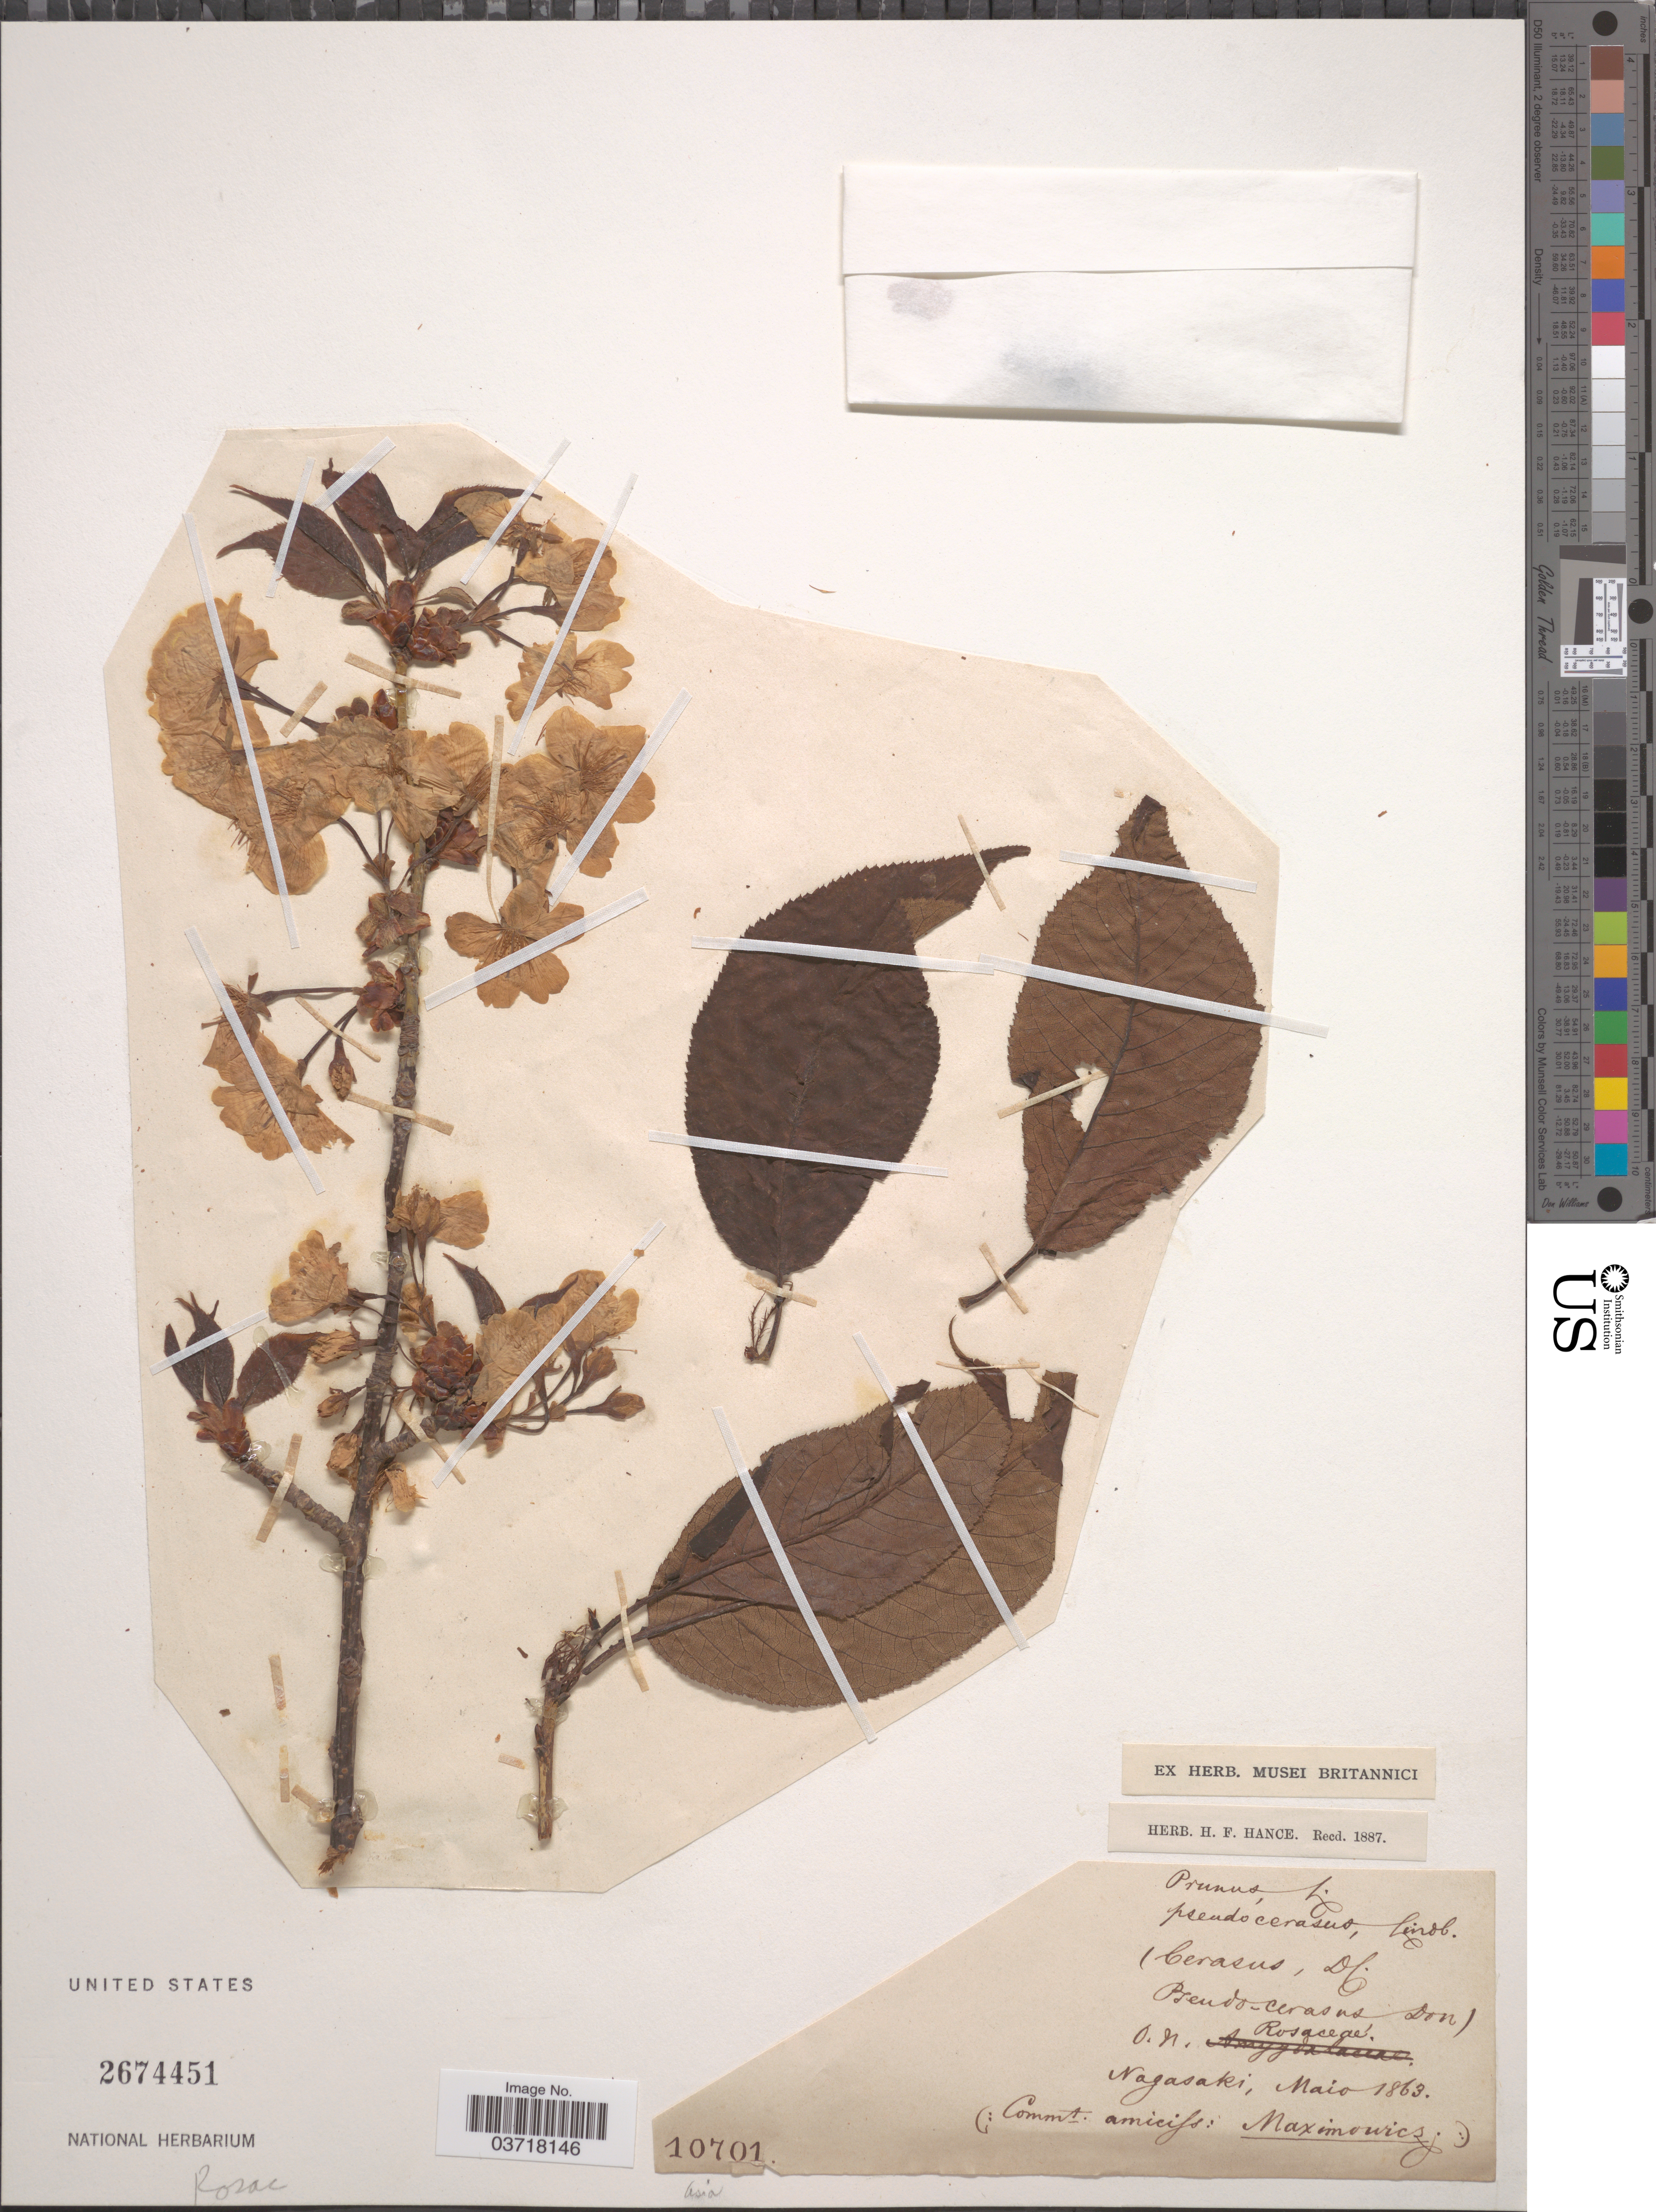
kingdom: Plantae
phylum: Tracheophyta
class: Magnoliopsida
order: Rosales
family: Rosaceae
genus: Prunus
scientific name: Prunus pseudocerasus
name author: Lindl.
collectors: ex herb. Musei Britannici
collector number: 10701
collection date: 1863-05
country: Japan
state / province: Nagasaki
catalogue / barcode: US 2674451